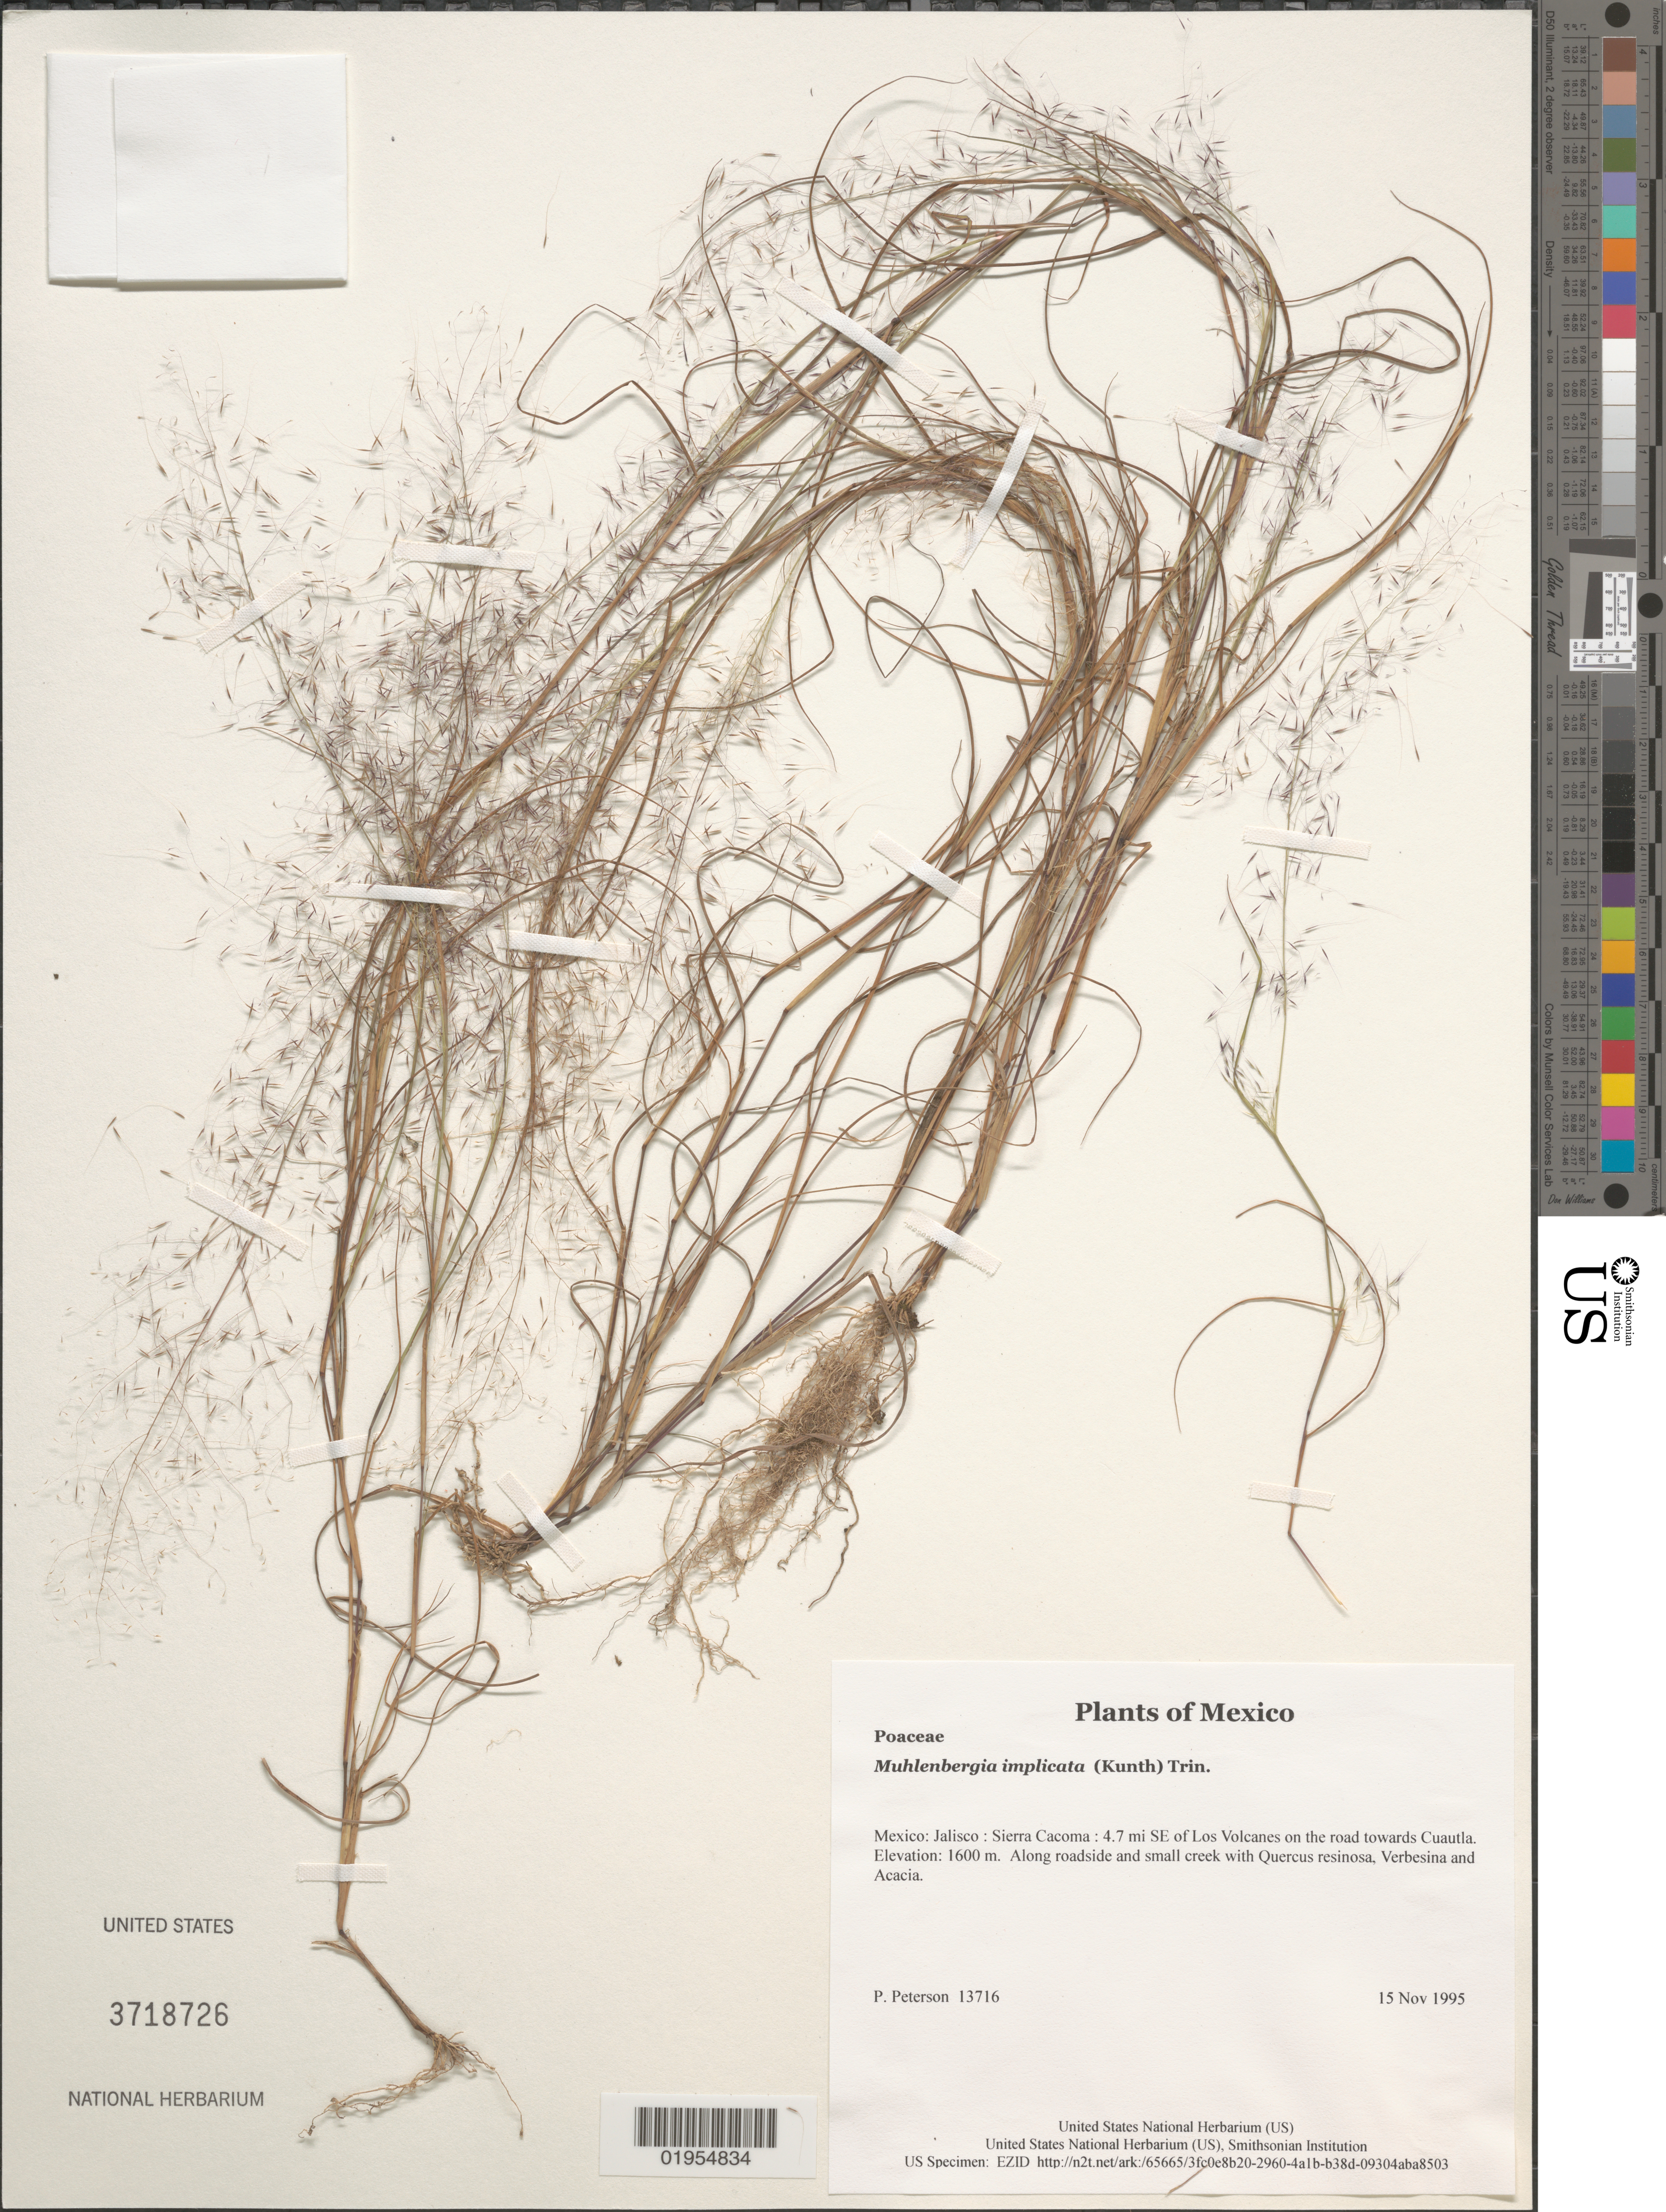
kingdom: Plantae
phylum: Tracheophyta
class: Liliopsida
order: Poales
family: Poaceae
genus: Muhlenbergia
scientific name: Muhlenbergia implicata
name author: (Kunth) Trin.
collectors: P. M. Peterson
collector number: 13716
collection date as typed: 15 Nov 1995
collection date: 1995-11-15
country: Mexico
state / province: Jalisco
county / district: Sierra Cacoma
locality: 4.7 mi SE of Los Volcanes on the road towards Cuautla.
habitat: Along roadside and small creek with Quercus resinosa, Verbesina and Acacia.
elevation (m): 1600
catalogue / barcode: US 3718726